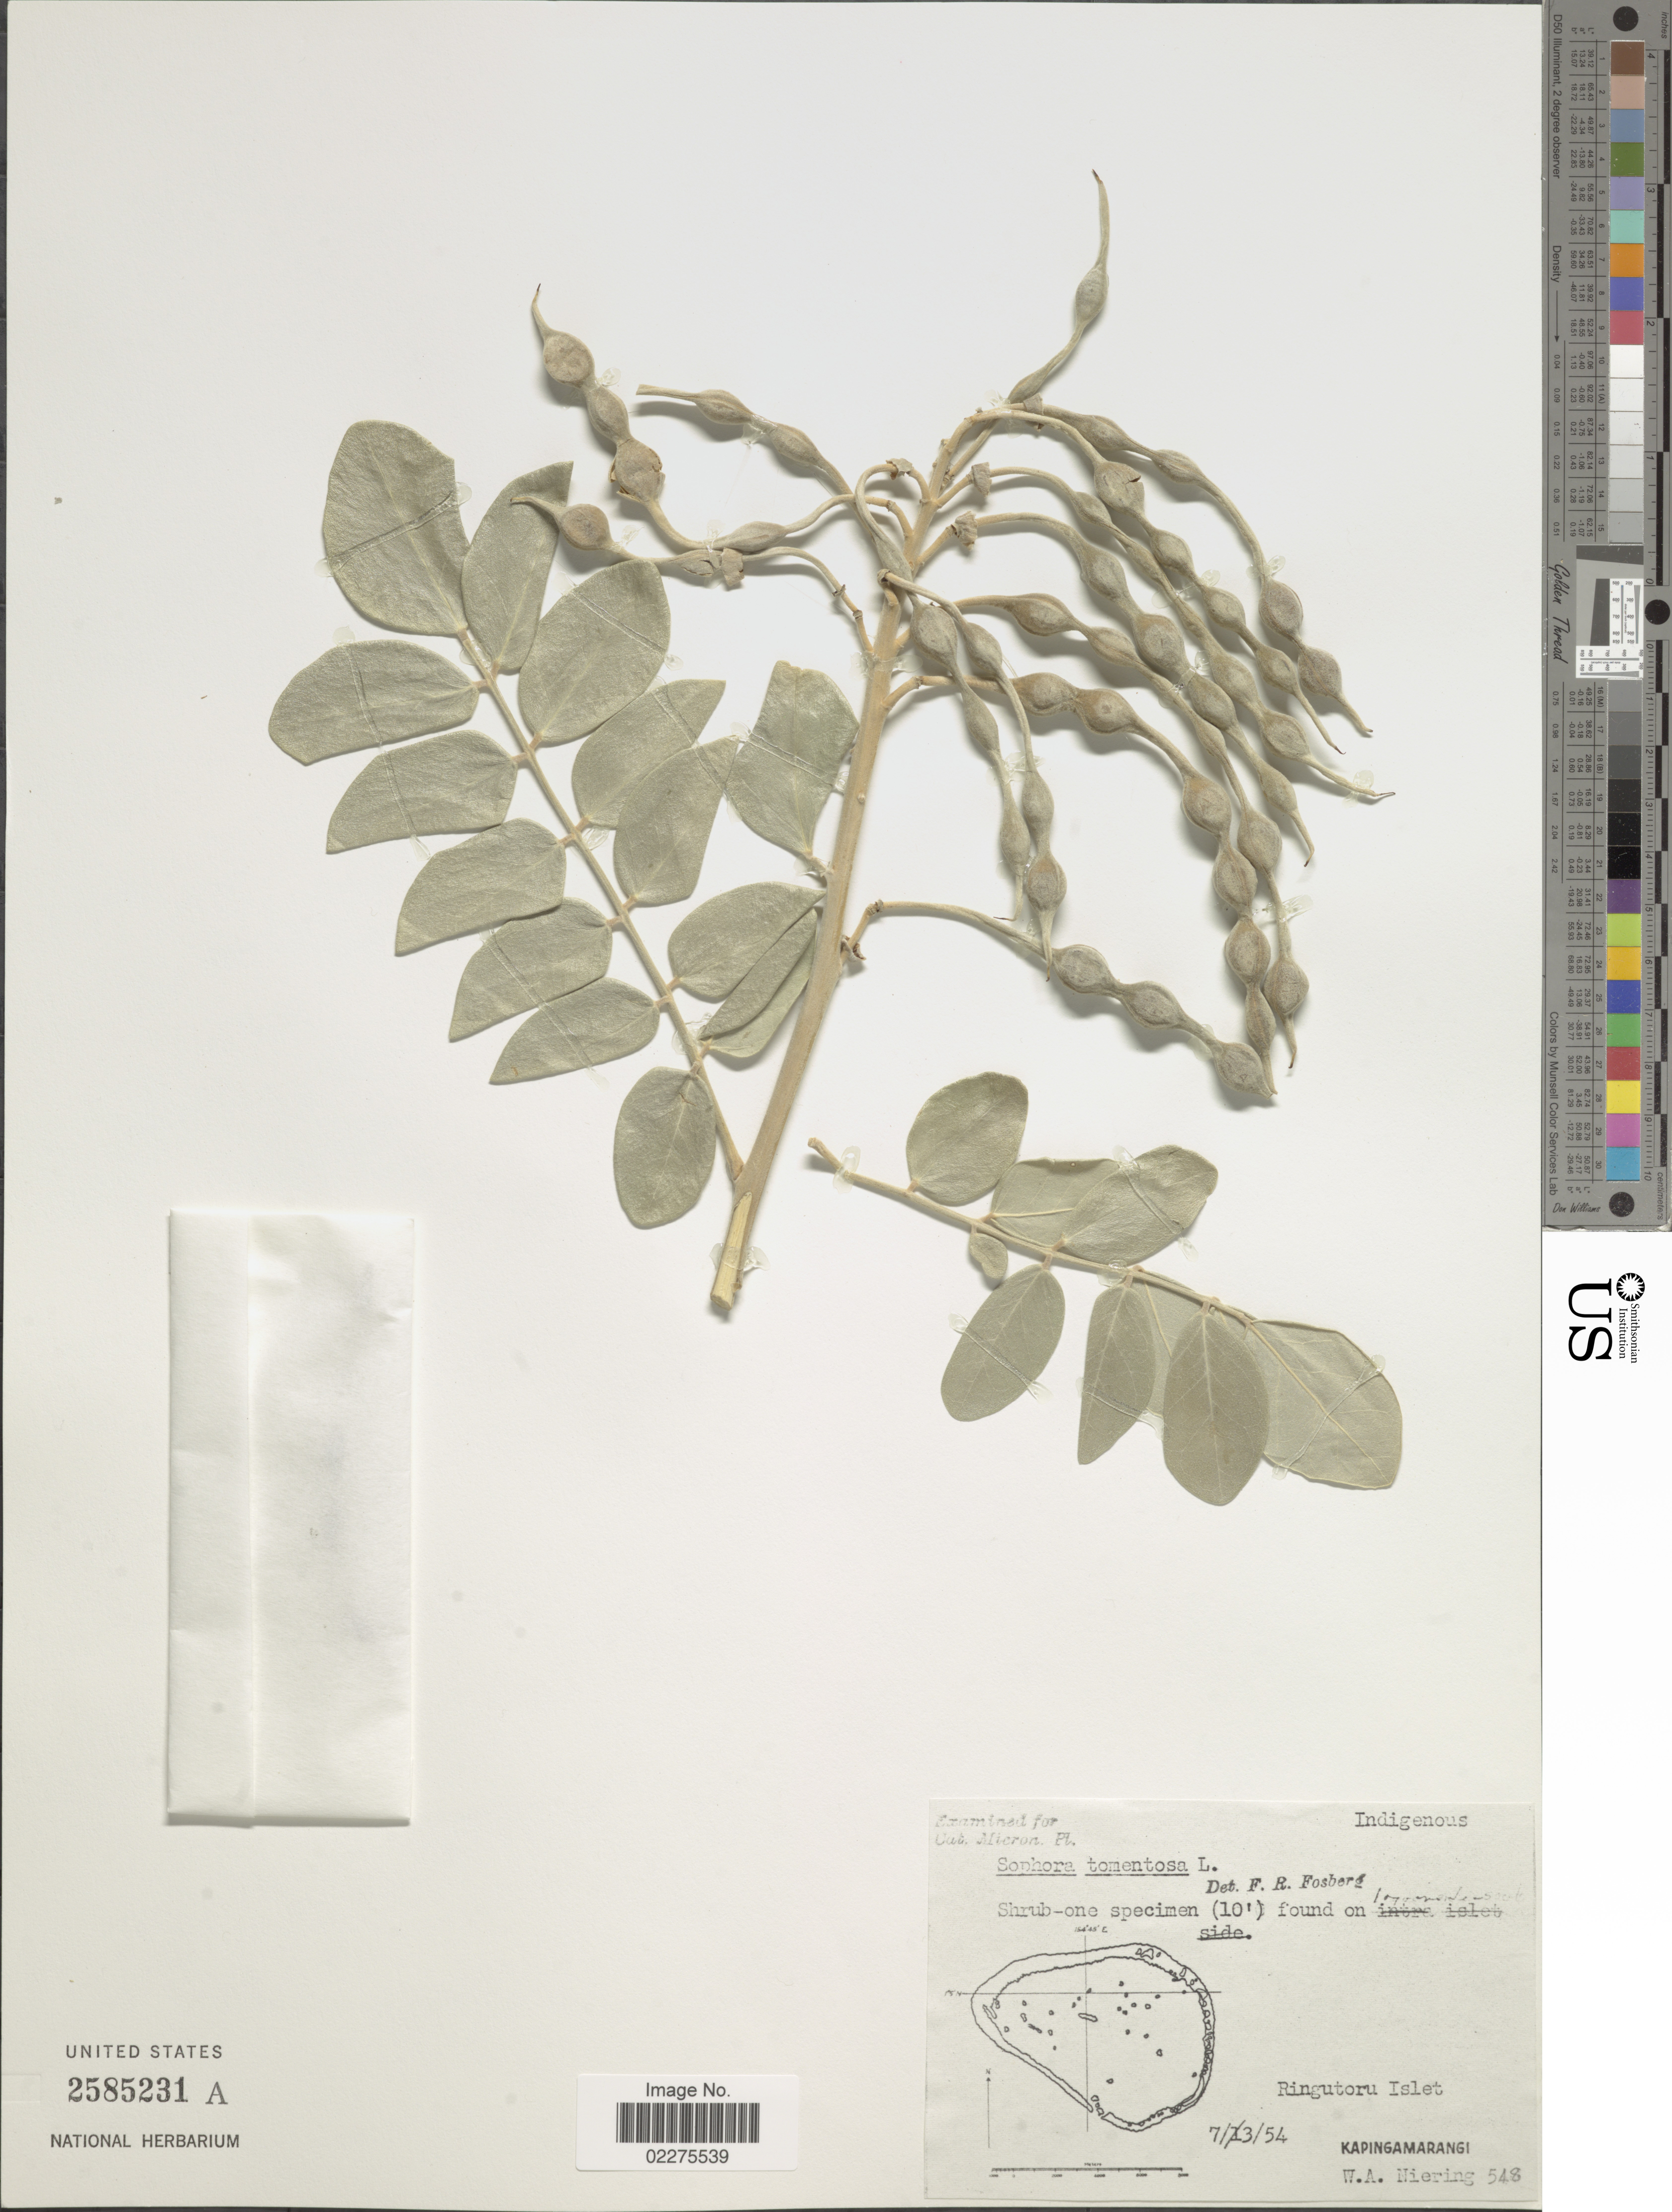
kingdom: Plantae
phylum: Tracheophyta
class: Magnoliopsida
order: Fabales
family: Fabaceae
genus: Sophora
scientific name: Sophora tomentosa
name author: L.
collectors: W. Niering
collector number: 548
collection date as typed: Transcribed d/m/y: 7/3/54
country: Micronesia, Federated States of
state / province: Pohnpei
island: Kapingamarangi Atoll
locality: Ringutoru Islet. Kapingamarangi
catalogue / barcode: US 2585231A